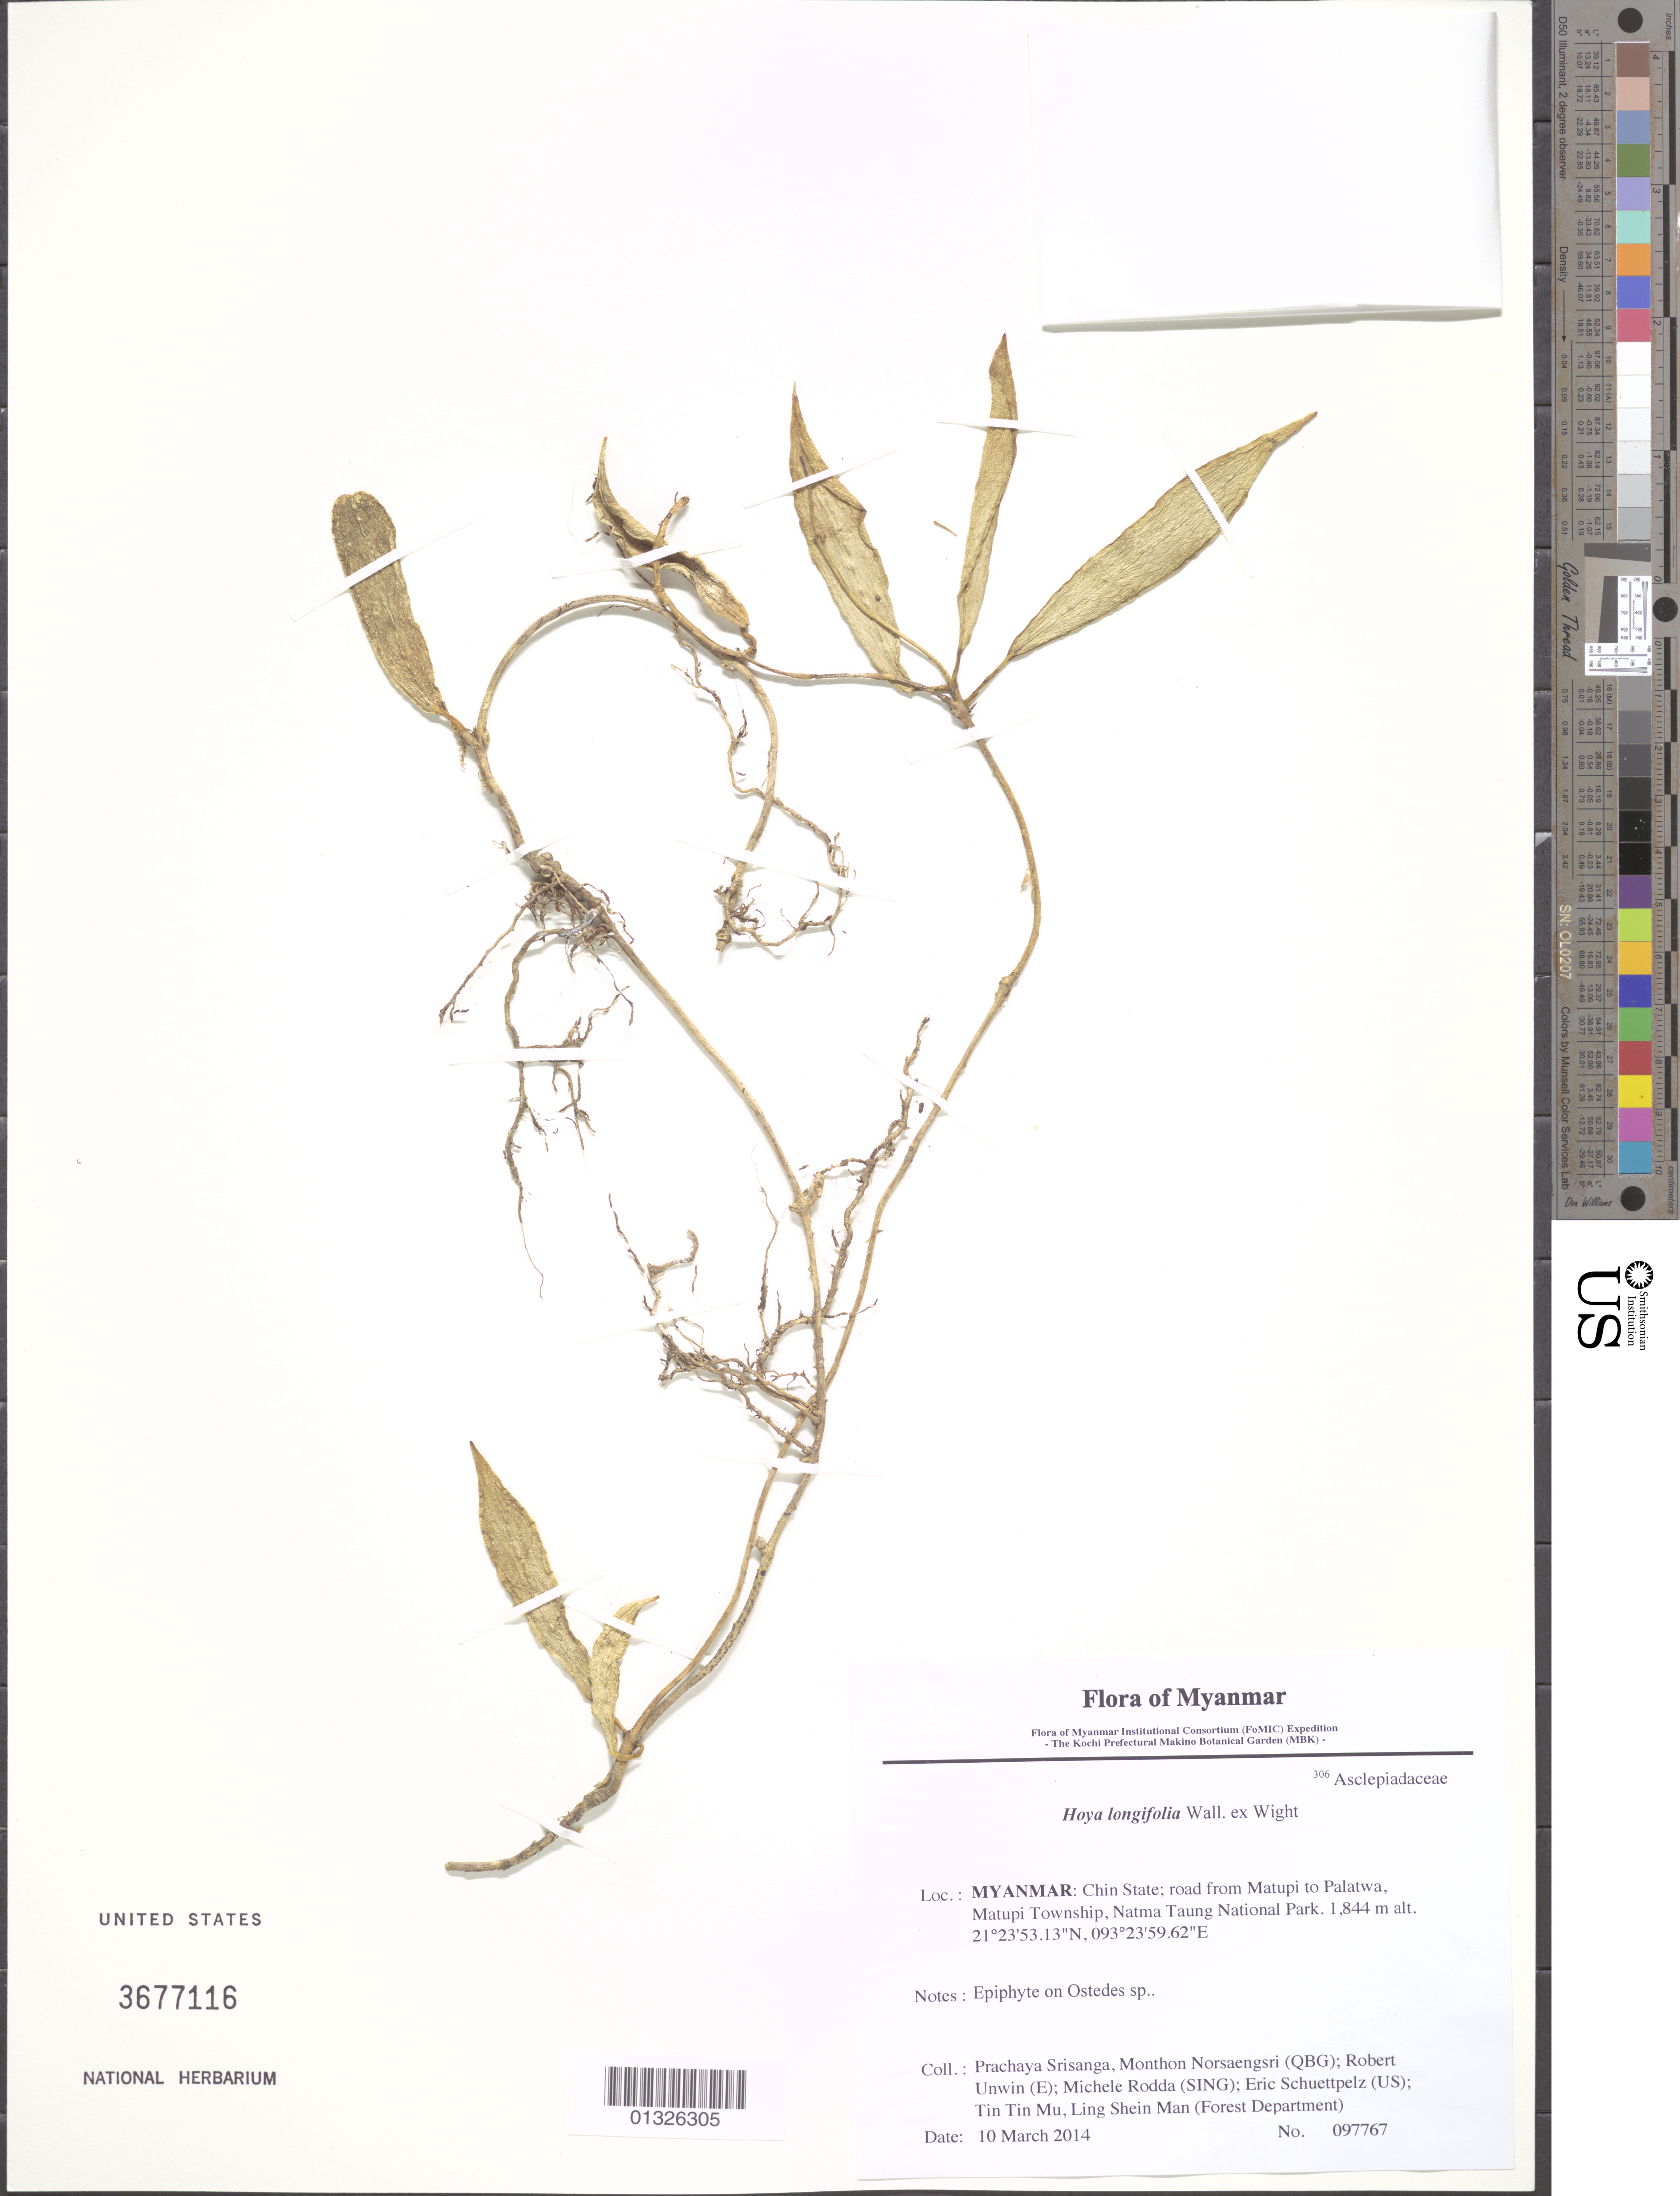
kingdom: Plantae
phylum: Tracheophyta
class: Magnoliopsida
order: Gentianales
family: Apocynaceae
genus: Hoya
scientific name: Hoya longifolia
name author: Wall. ex Wight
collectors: P. Srisanga, M. Norsaengsri, R. Unwin, M. Rodda, E. Schuettpelz, Tin Tin Mu & Ling Shein Man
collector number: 97767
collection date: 2014-03-10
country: Myanmar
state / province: Chin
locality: Road from Matupi to Palatwa, Matupi Township, Natma Taung National Park.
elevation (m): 1844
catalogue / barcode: US 3677116